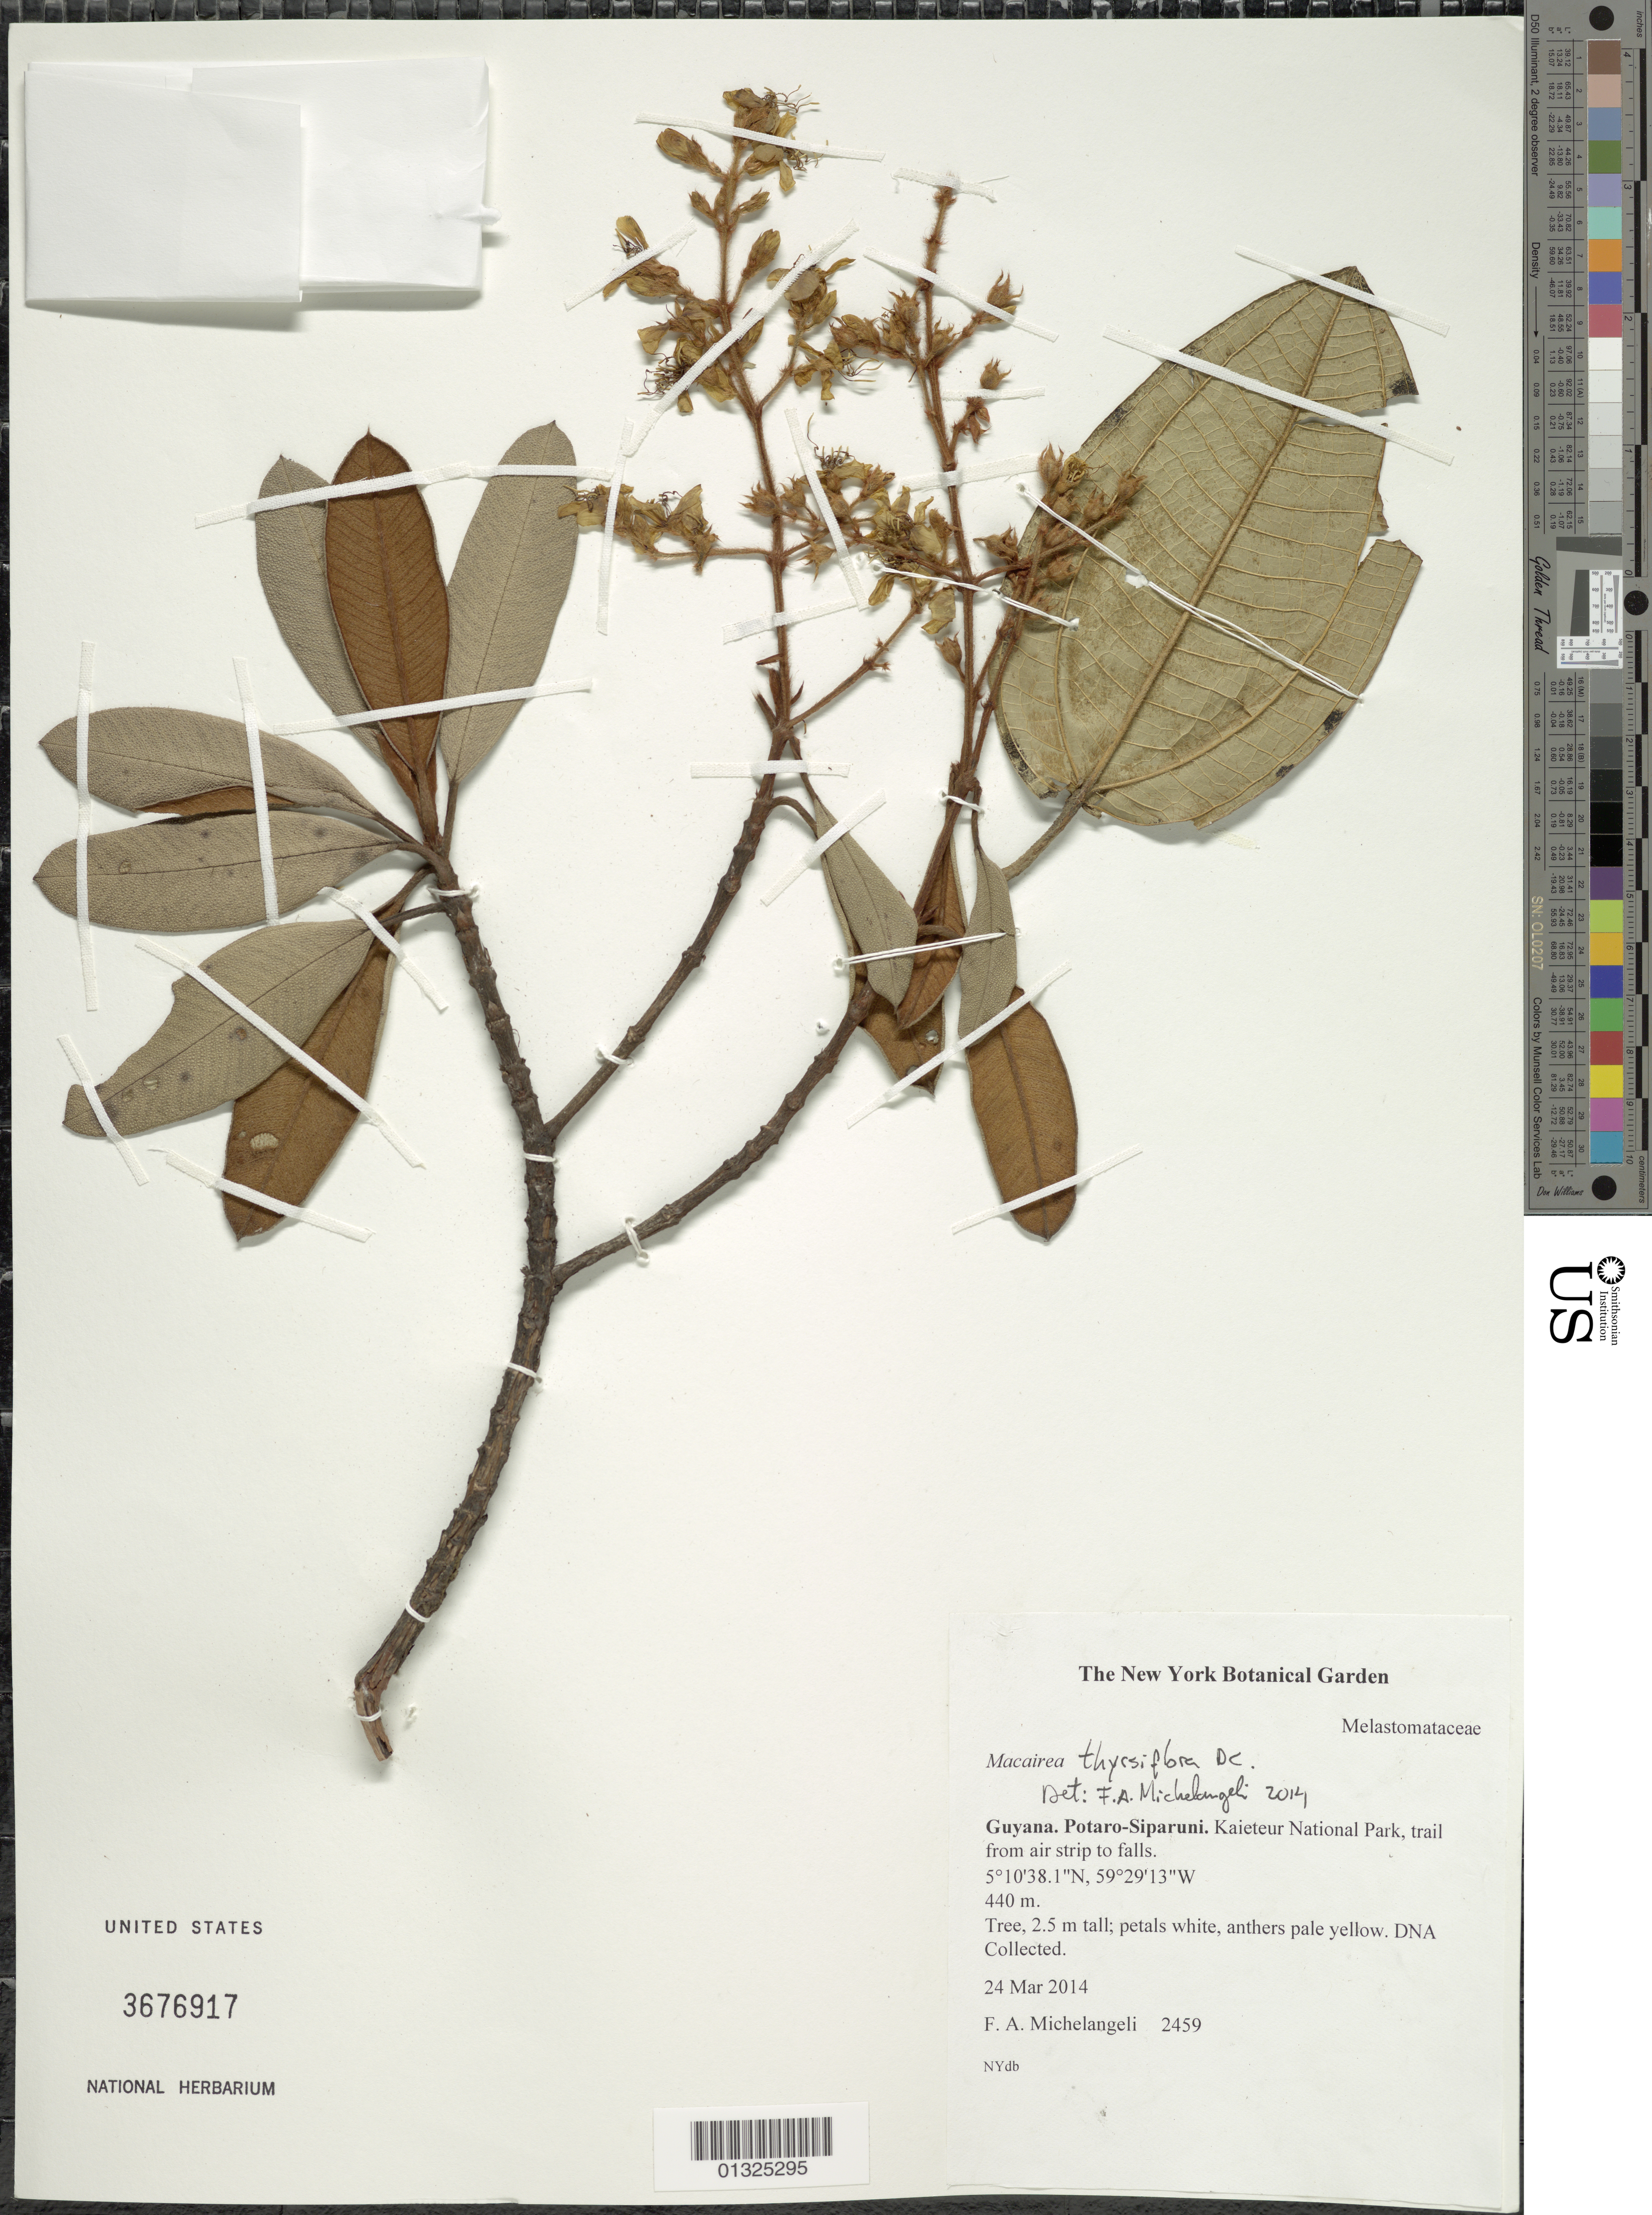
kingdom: Plantae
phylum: Tracheophyta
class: Magnoliopsida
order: Myrtales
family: Melastomataceae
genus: Macairea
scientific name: Macairea aspera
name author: N.E. Br.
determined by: Nunes da Silva, Diego, (RB), Jardim Botanico do Rio de Janeiro - Herbario (BRAZIL)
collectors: F. A. Michelangeli, J. Isaacs & P. Lewis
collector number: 2459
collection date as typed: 24 March 2014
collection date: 2014-03-24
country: Guyana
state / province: Potaro-Siparuni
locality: Kaieteur National Park, trail from ar strip to falls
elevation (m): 440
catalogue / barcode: US 3676917